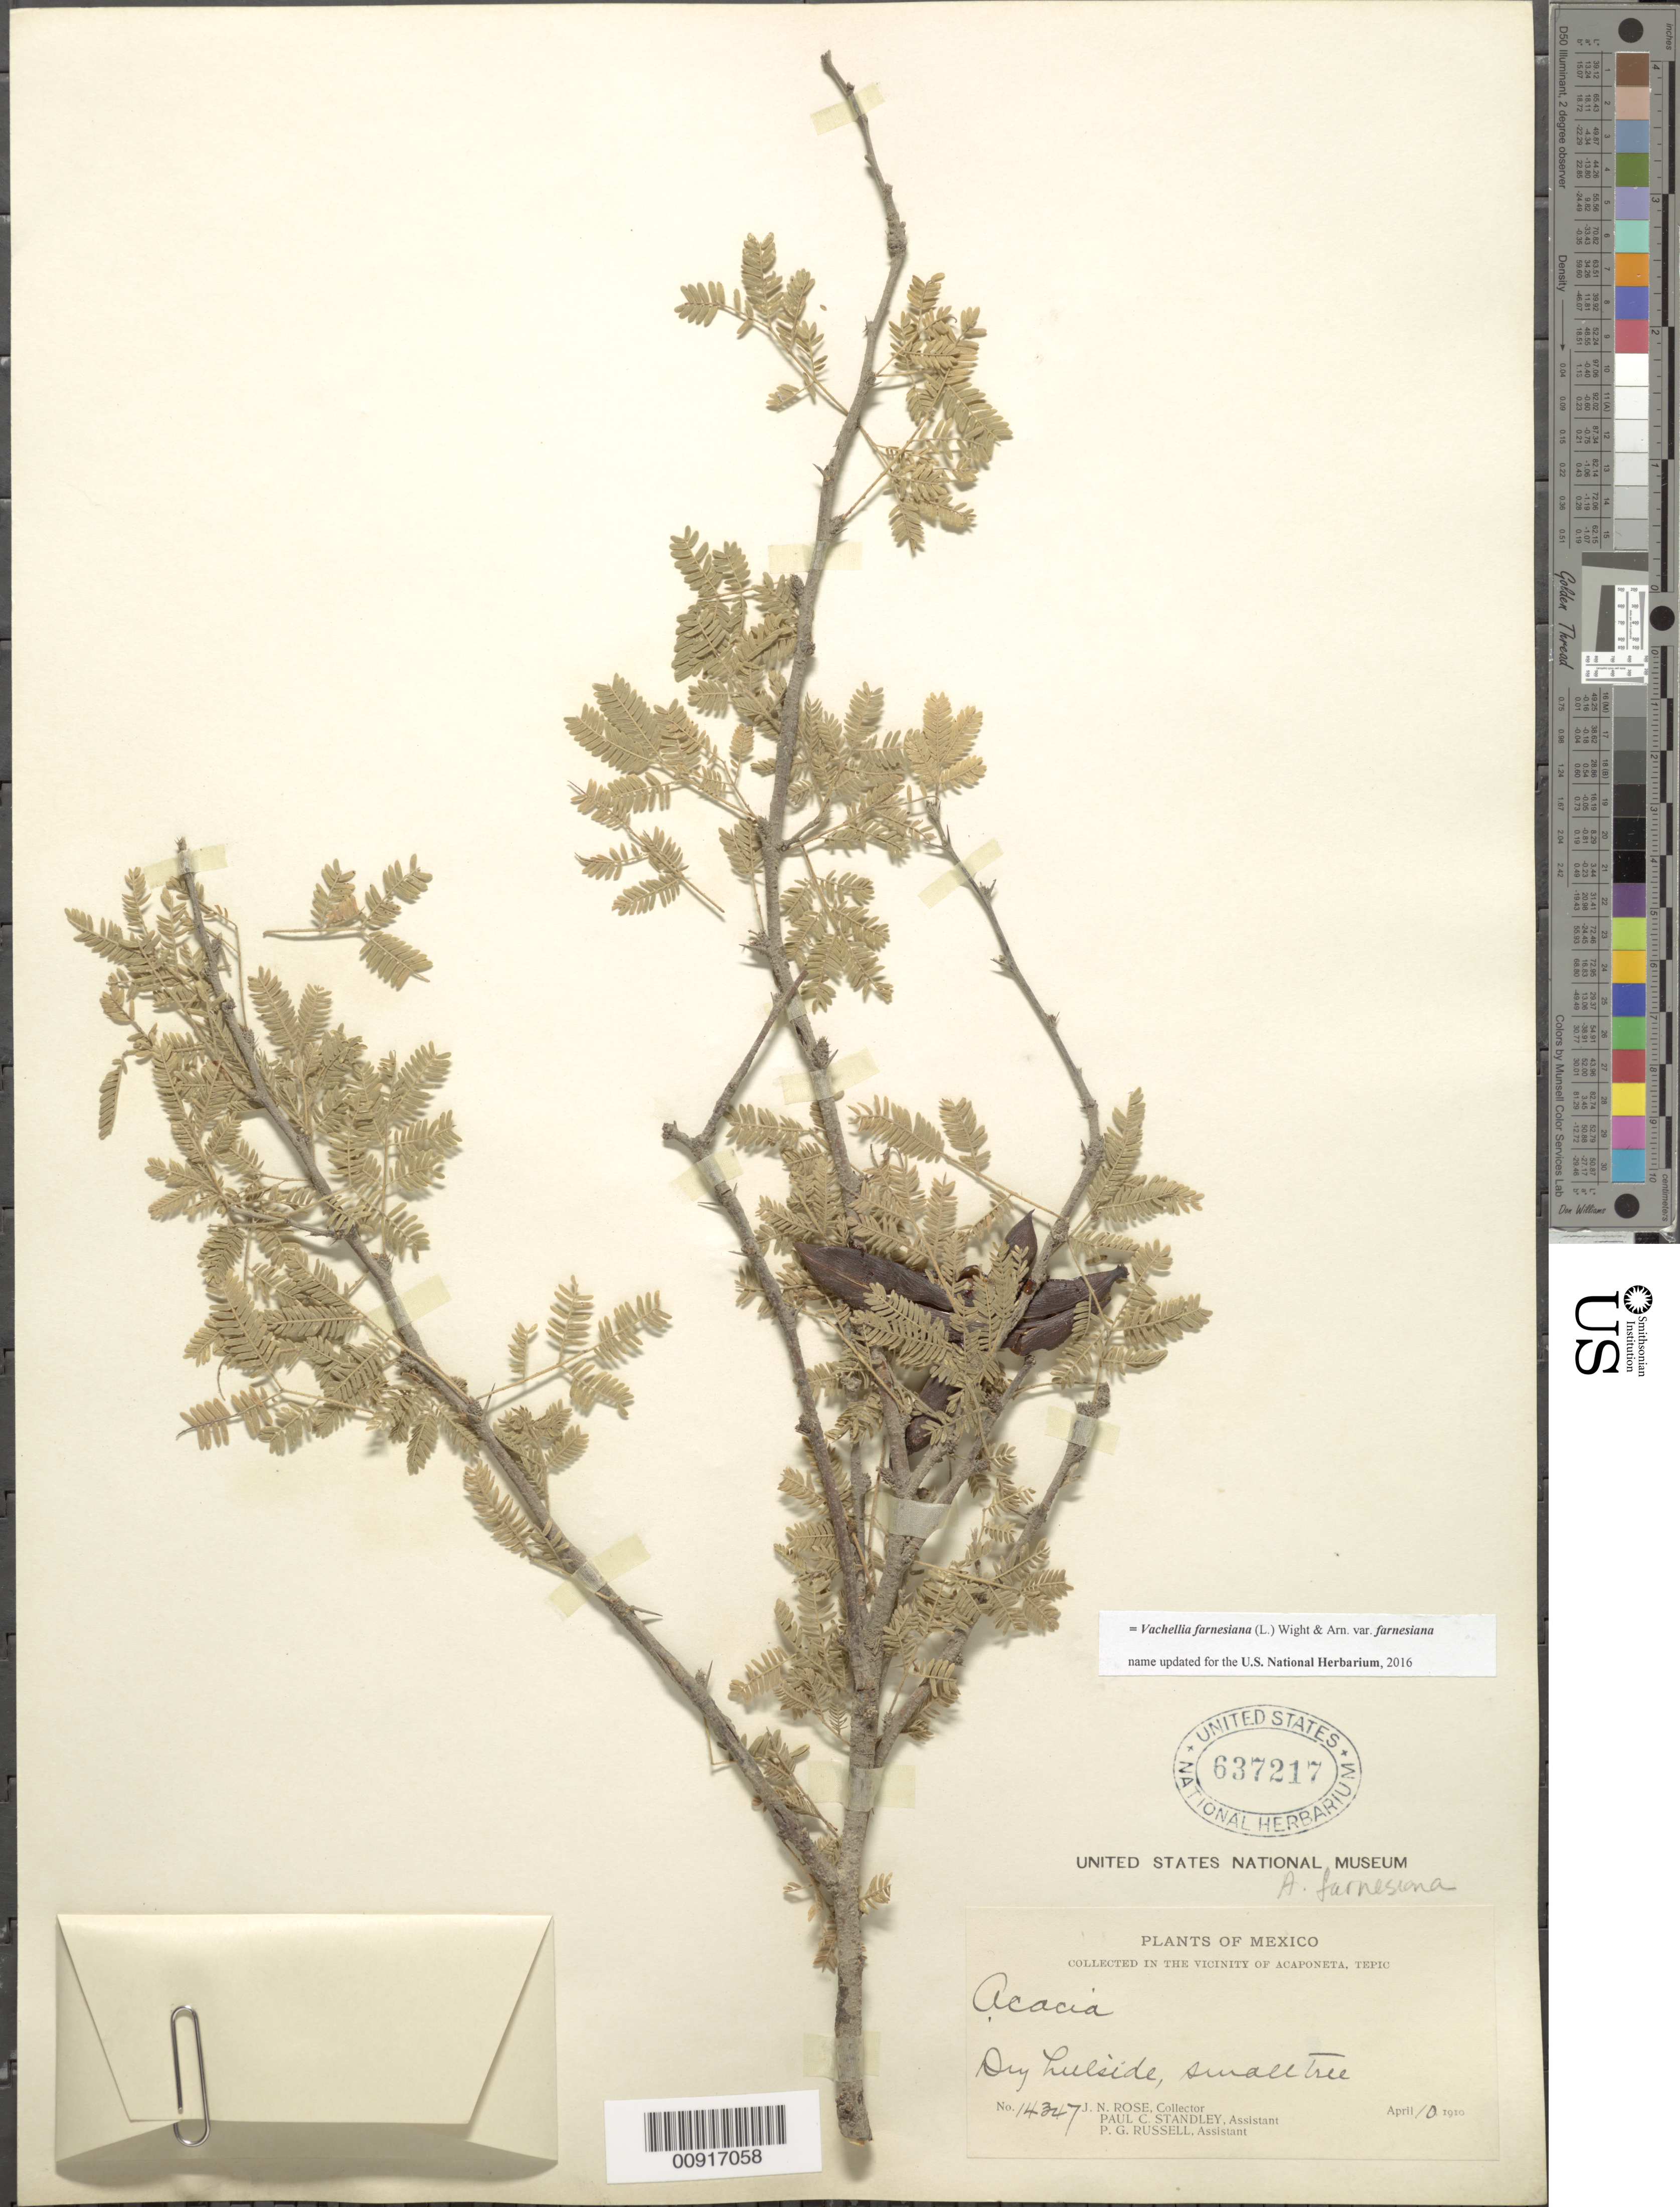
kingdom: Plantae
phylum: Tracheophyta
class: Magnoliopsida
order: Fabales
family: Fabaceae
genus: Vachellia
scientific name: Vachellia farnesiana var. farnesiana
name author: (L.) Wight & Arn.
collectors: J. N. Rose, P. C. Standley & P. G. Russell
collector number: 14347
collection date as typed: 10 Apr 1910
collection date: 1910-04-10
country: Mexico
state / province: Nayarit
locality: In the vicinity of Acaponeta, tepic.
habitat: Dry hillside.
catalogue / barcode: US 637217